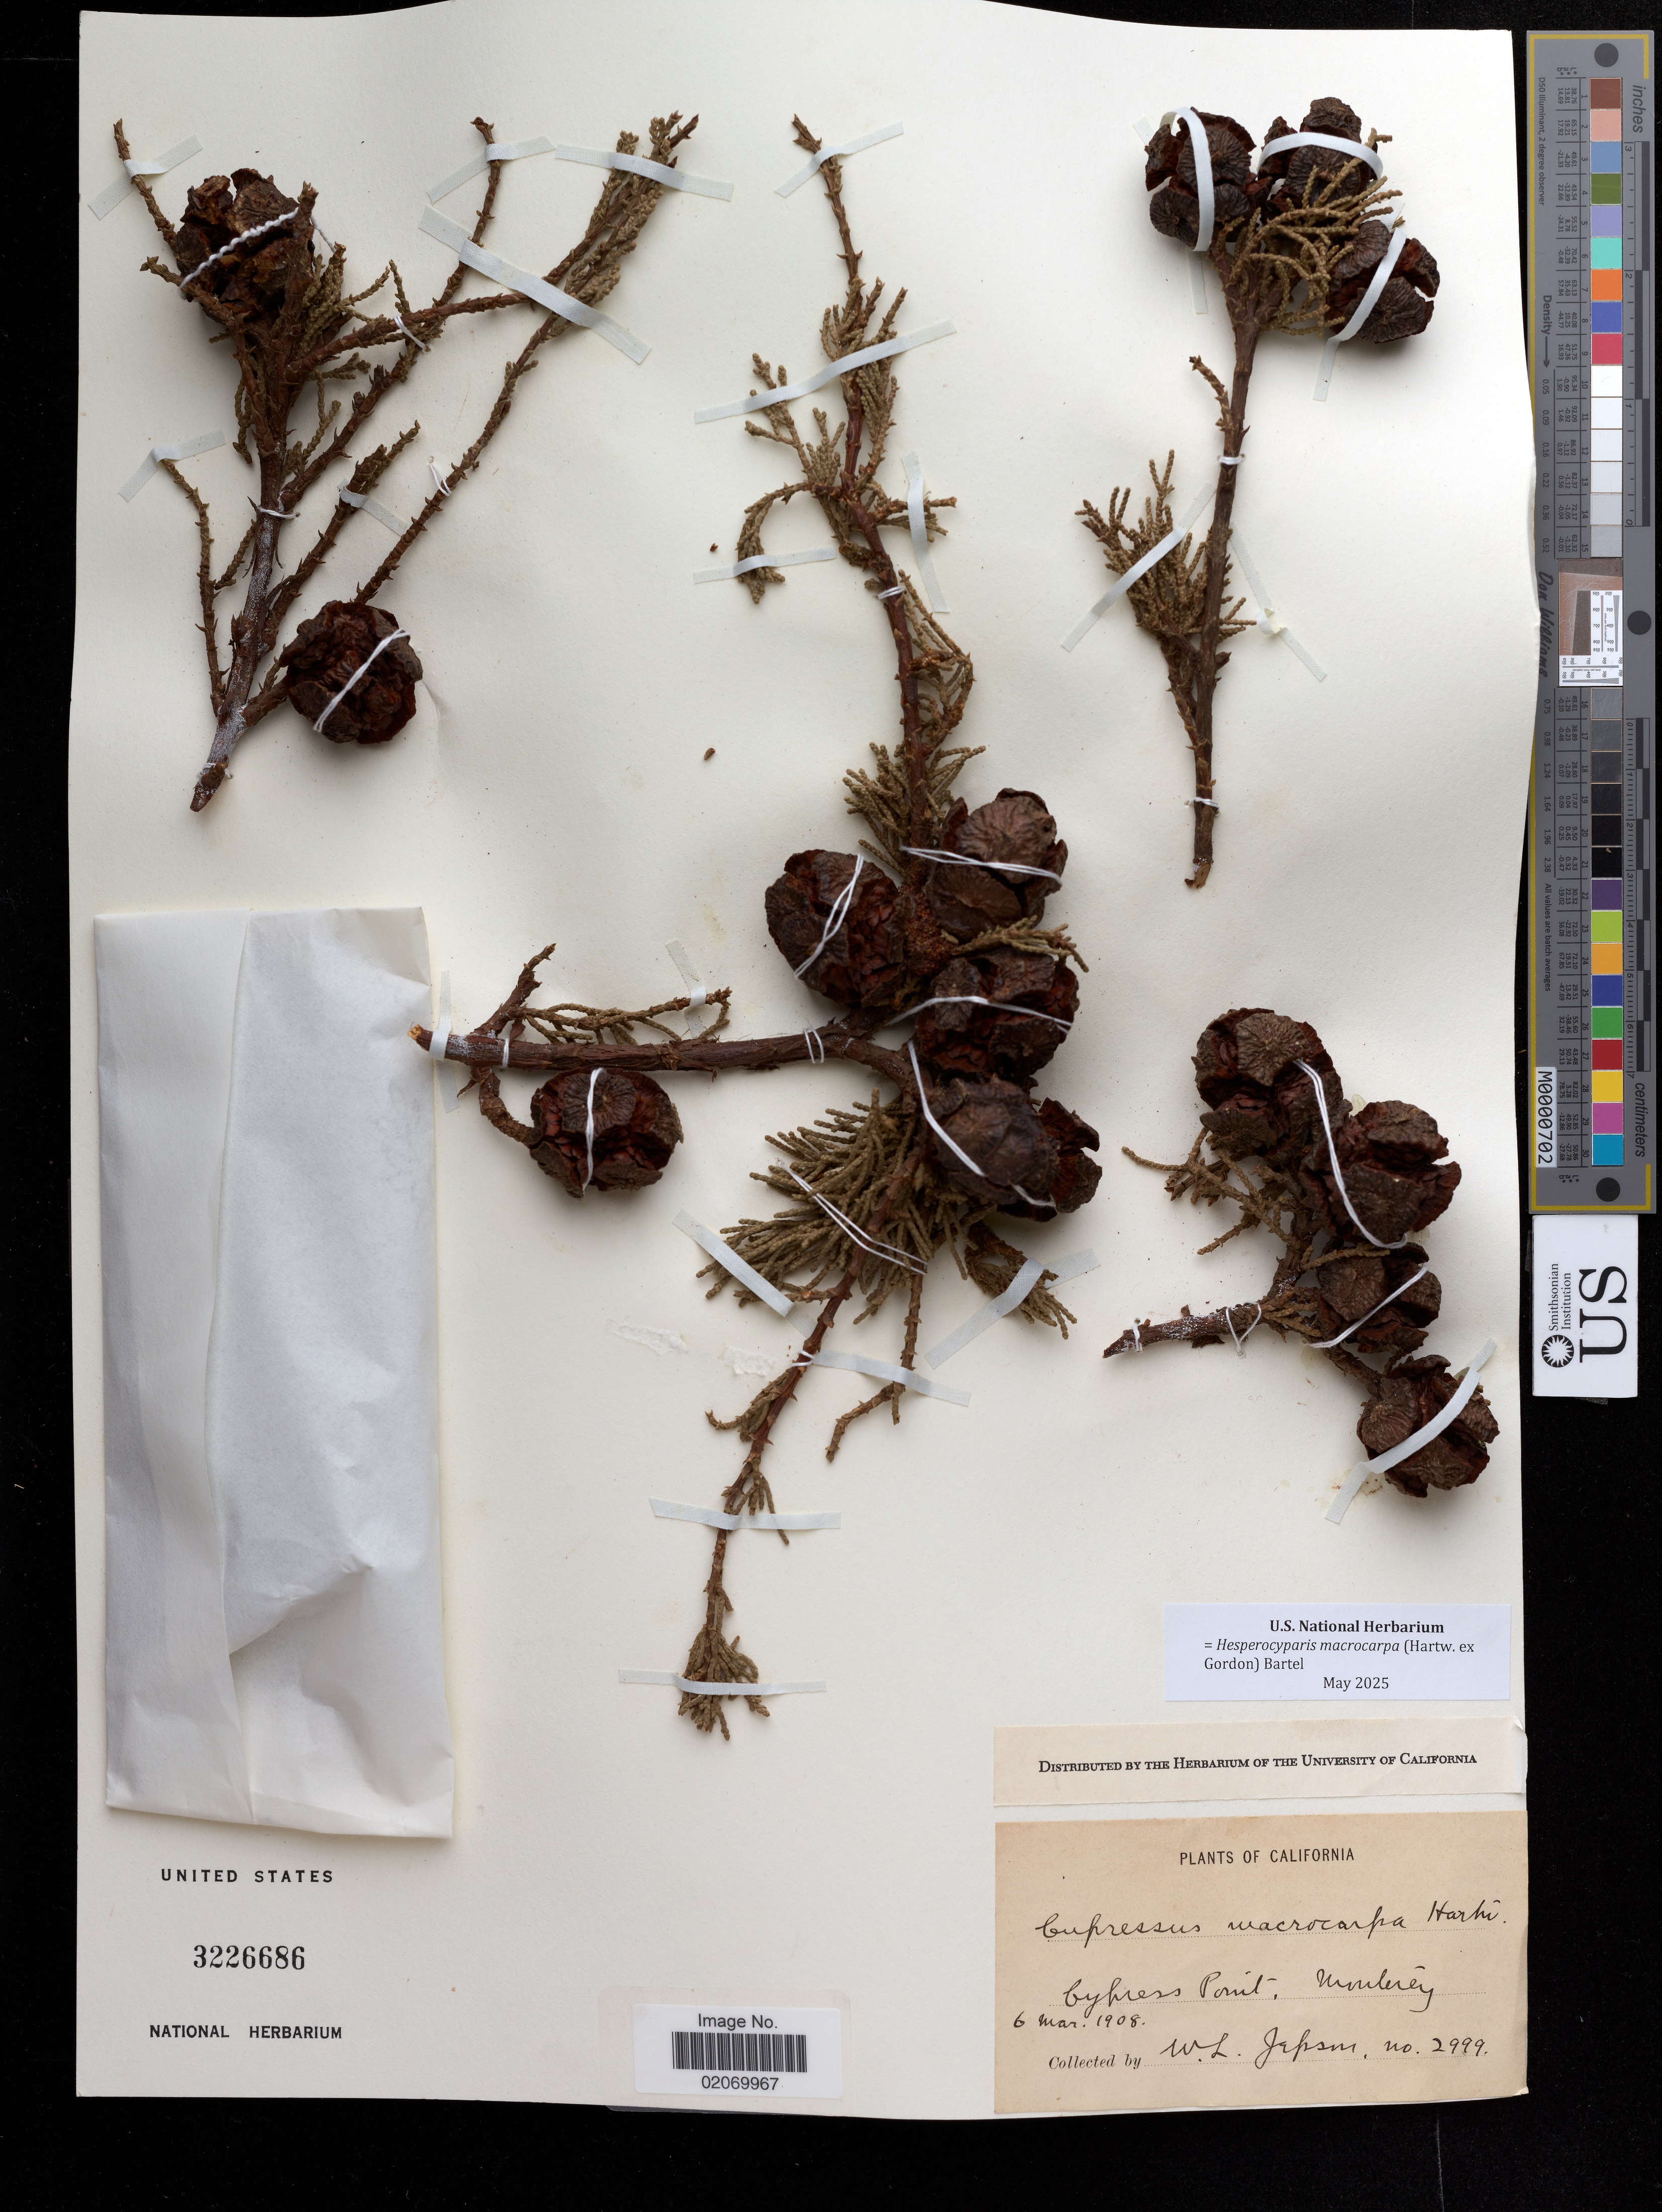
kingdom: Plantae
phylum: Tracheophyta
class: Pinopsida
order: Pinales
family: Cupressaceae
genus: Hesperocyparis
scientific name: Hesperocyparis abramsiana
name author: (C.B. Wolf) Bartel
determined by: (US) Smithsonian Institution - National Museum of Natural History - Department of Botany (UNITED STATES)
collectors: J. H. Thomas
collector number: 1767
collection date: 1950-05-06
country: United States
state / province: California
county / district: Santa Cruz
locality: Bracken Brae between Boulder Creek and Big Basin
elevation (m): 305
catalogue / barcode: US 3565818